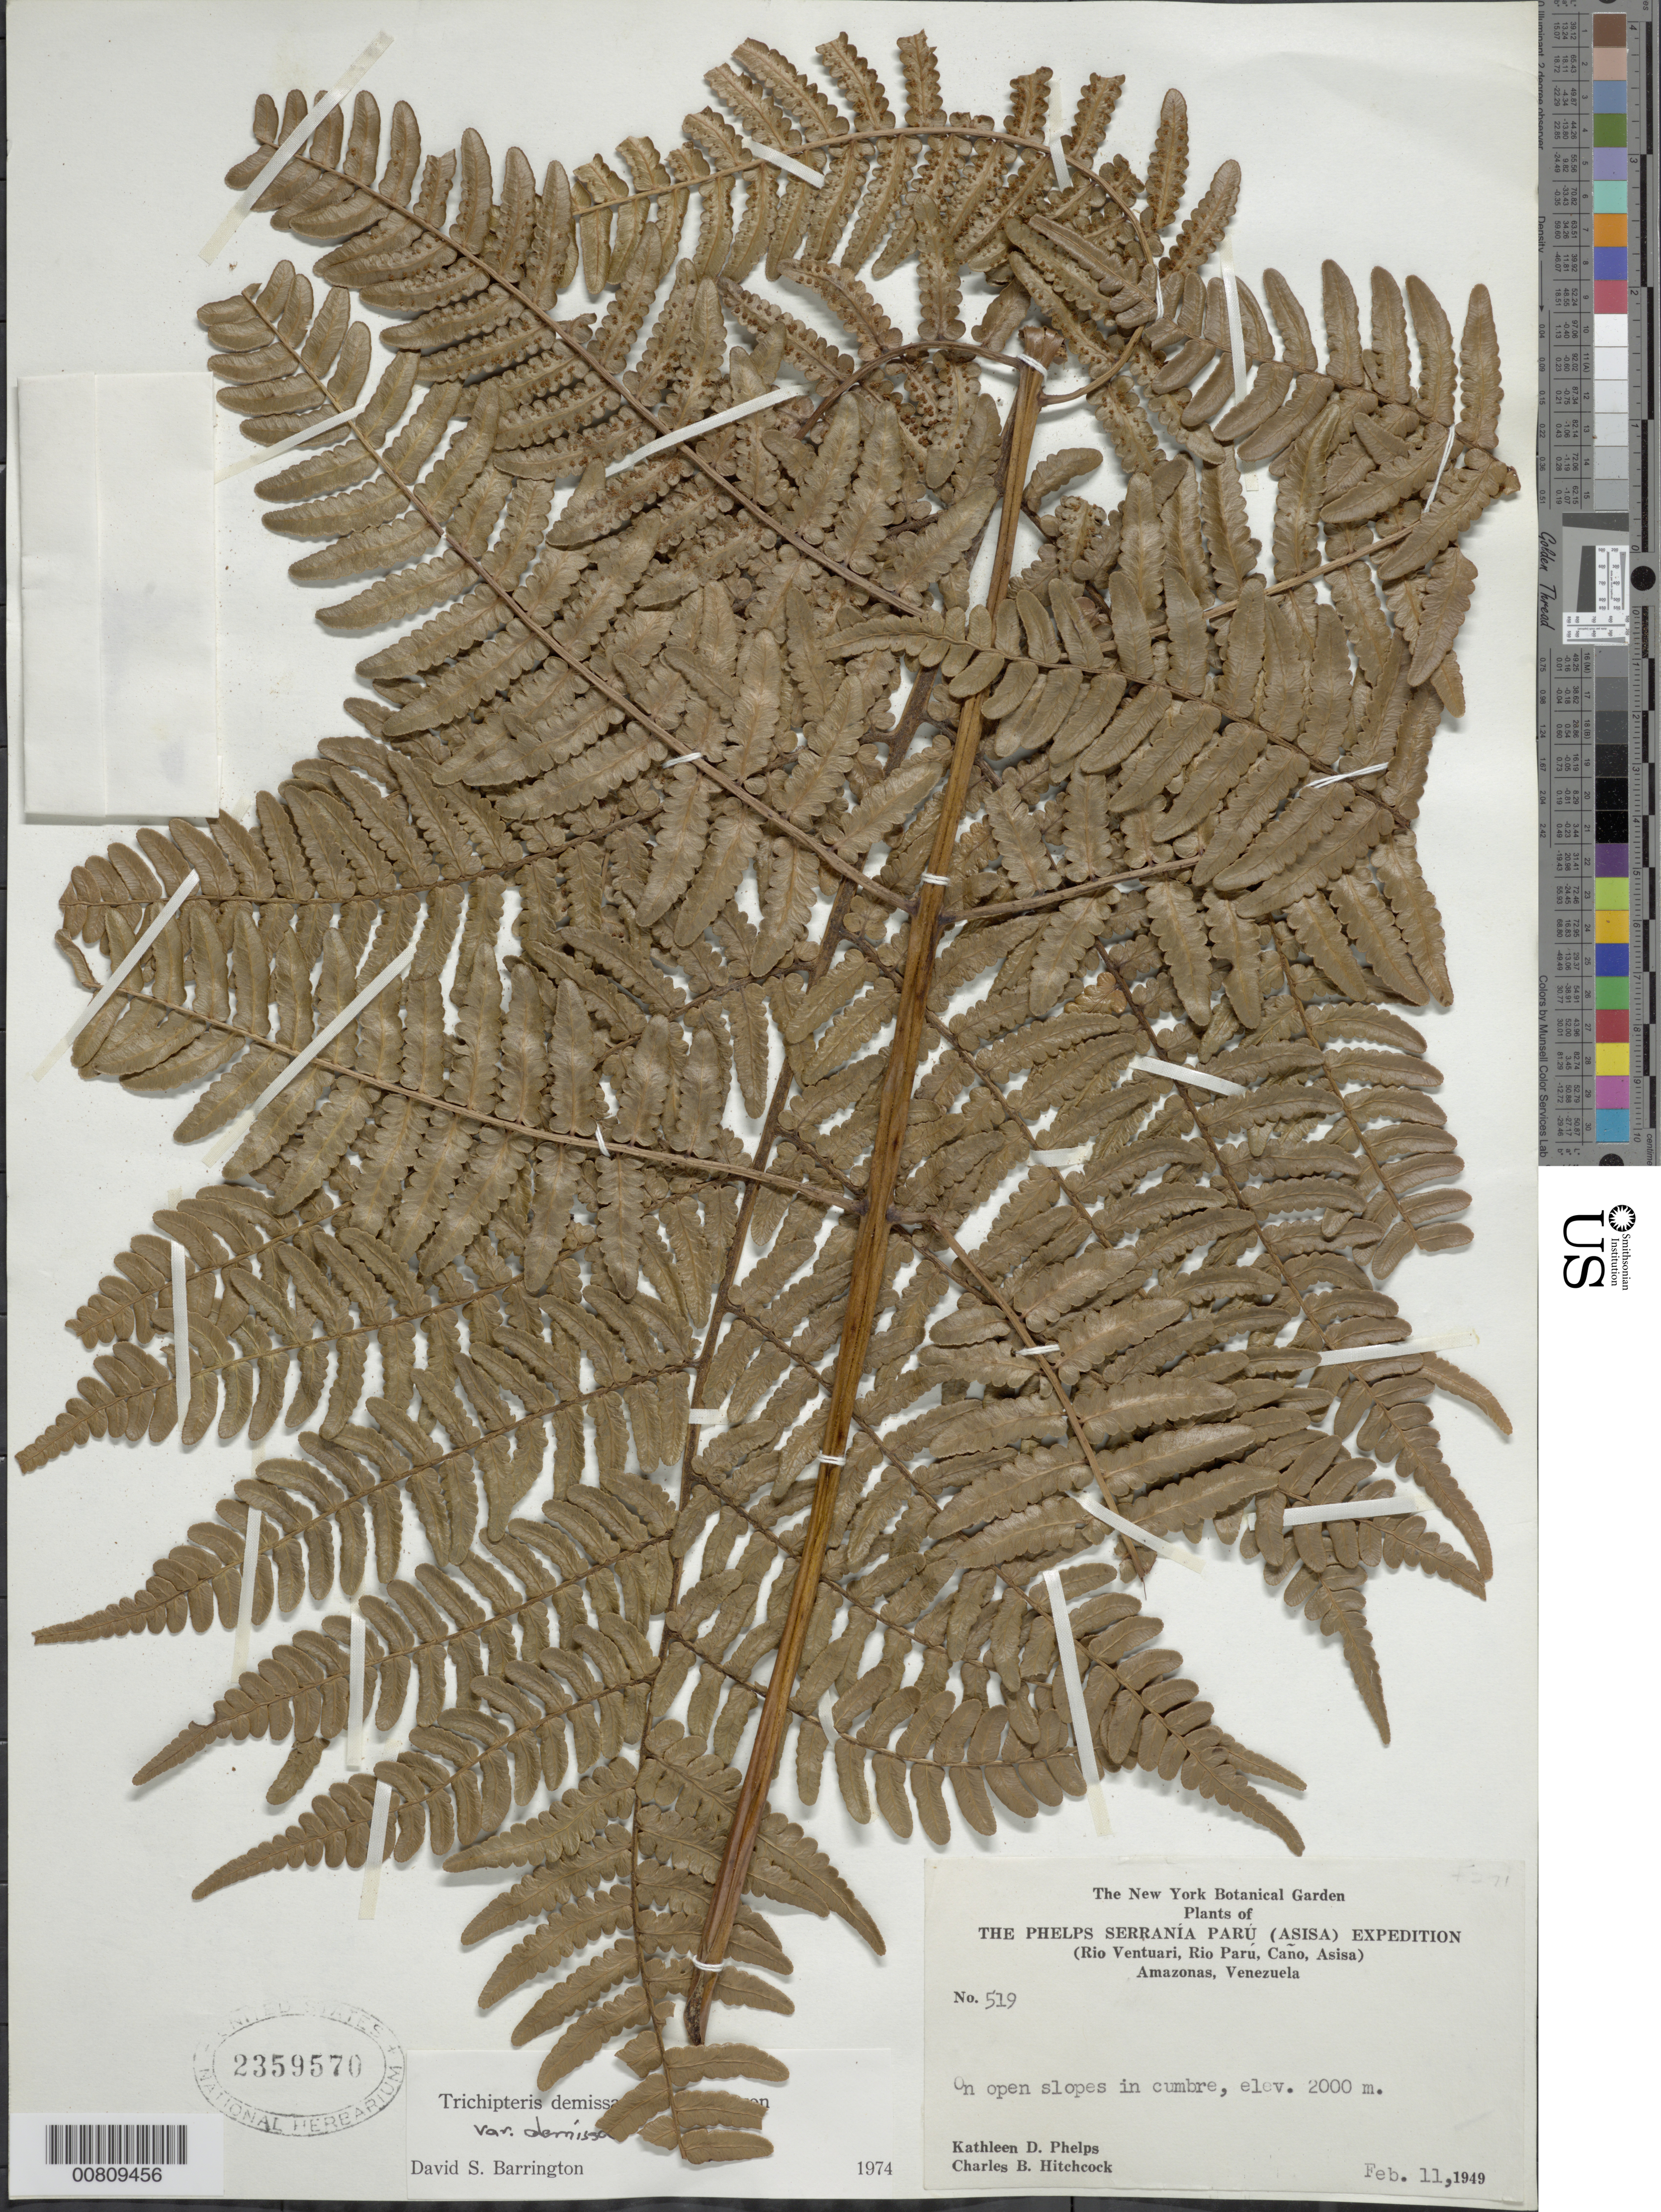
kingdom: Plantae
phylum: Tracheophyta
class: Polypodiopsida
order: Cyatheales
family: Cyatheaceae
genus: Cyathea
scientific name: Cyathea demissa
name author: (C.V. Morton) A.R. Sm. ex Lellinger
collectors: K. D. Phelps & C. B. Hitchcock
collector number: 519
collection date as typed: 11-Feb-49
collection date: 1949-02-11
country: Venezuela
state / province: Amazonas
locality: Parú, Serranía Parú (Asisa)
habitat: Open slopes in cumbre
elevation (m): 2000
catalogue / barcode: US 2359570